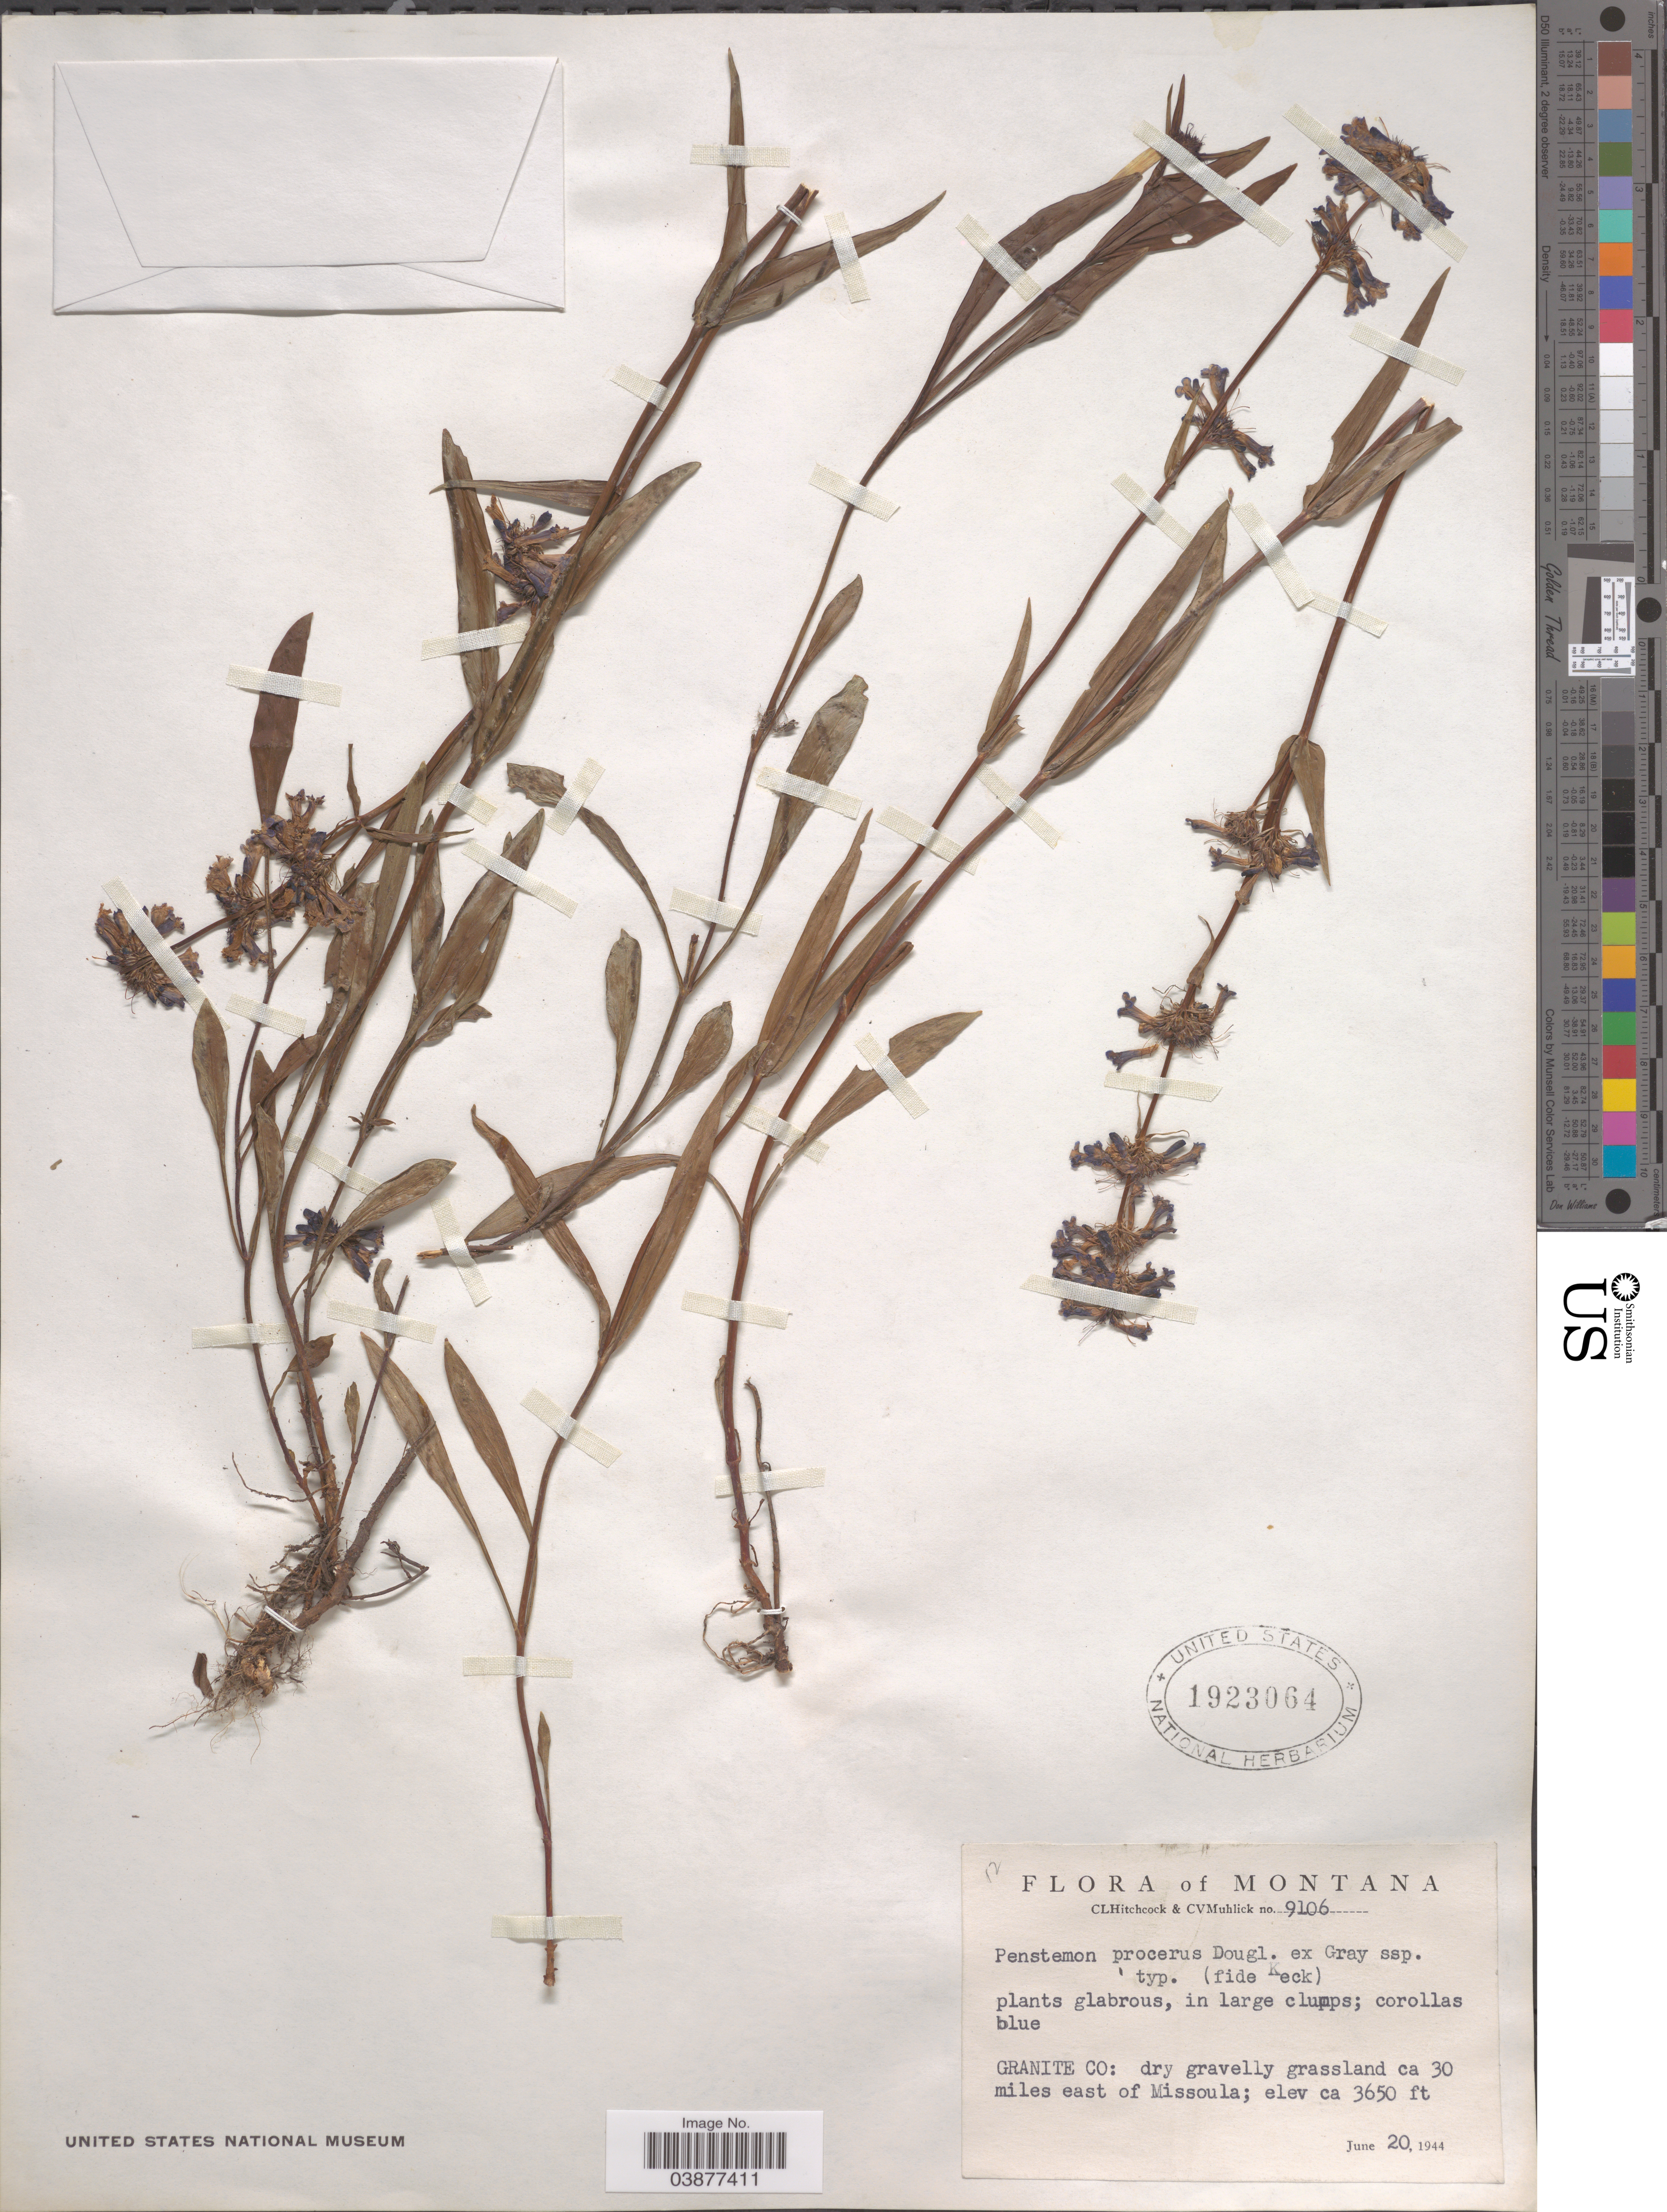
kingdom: Plantae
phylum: Tracheophyta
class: Magnoliopsida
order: Lamiales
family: Plantaginaceae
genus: Penstemon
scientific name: Penstemon procerus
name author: Douglas ex Graham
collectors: C. L. Hitchcock & C. V. Muhlick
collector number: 9106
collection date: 1944-06-20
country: United States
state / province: Montana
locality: Granite Co: dry gravelly grassland ca 30 miles east of Missoula.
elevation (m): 1113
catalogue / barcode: US 1923064